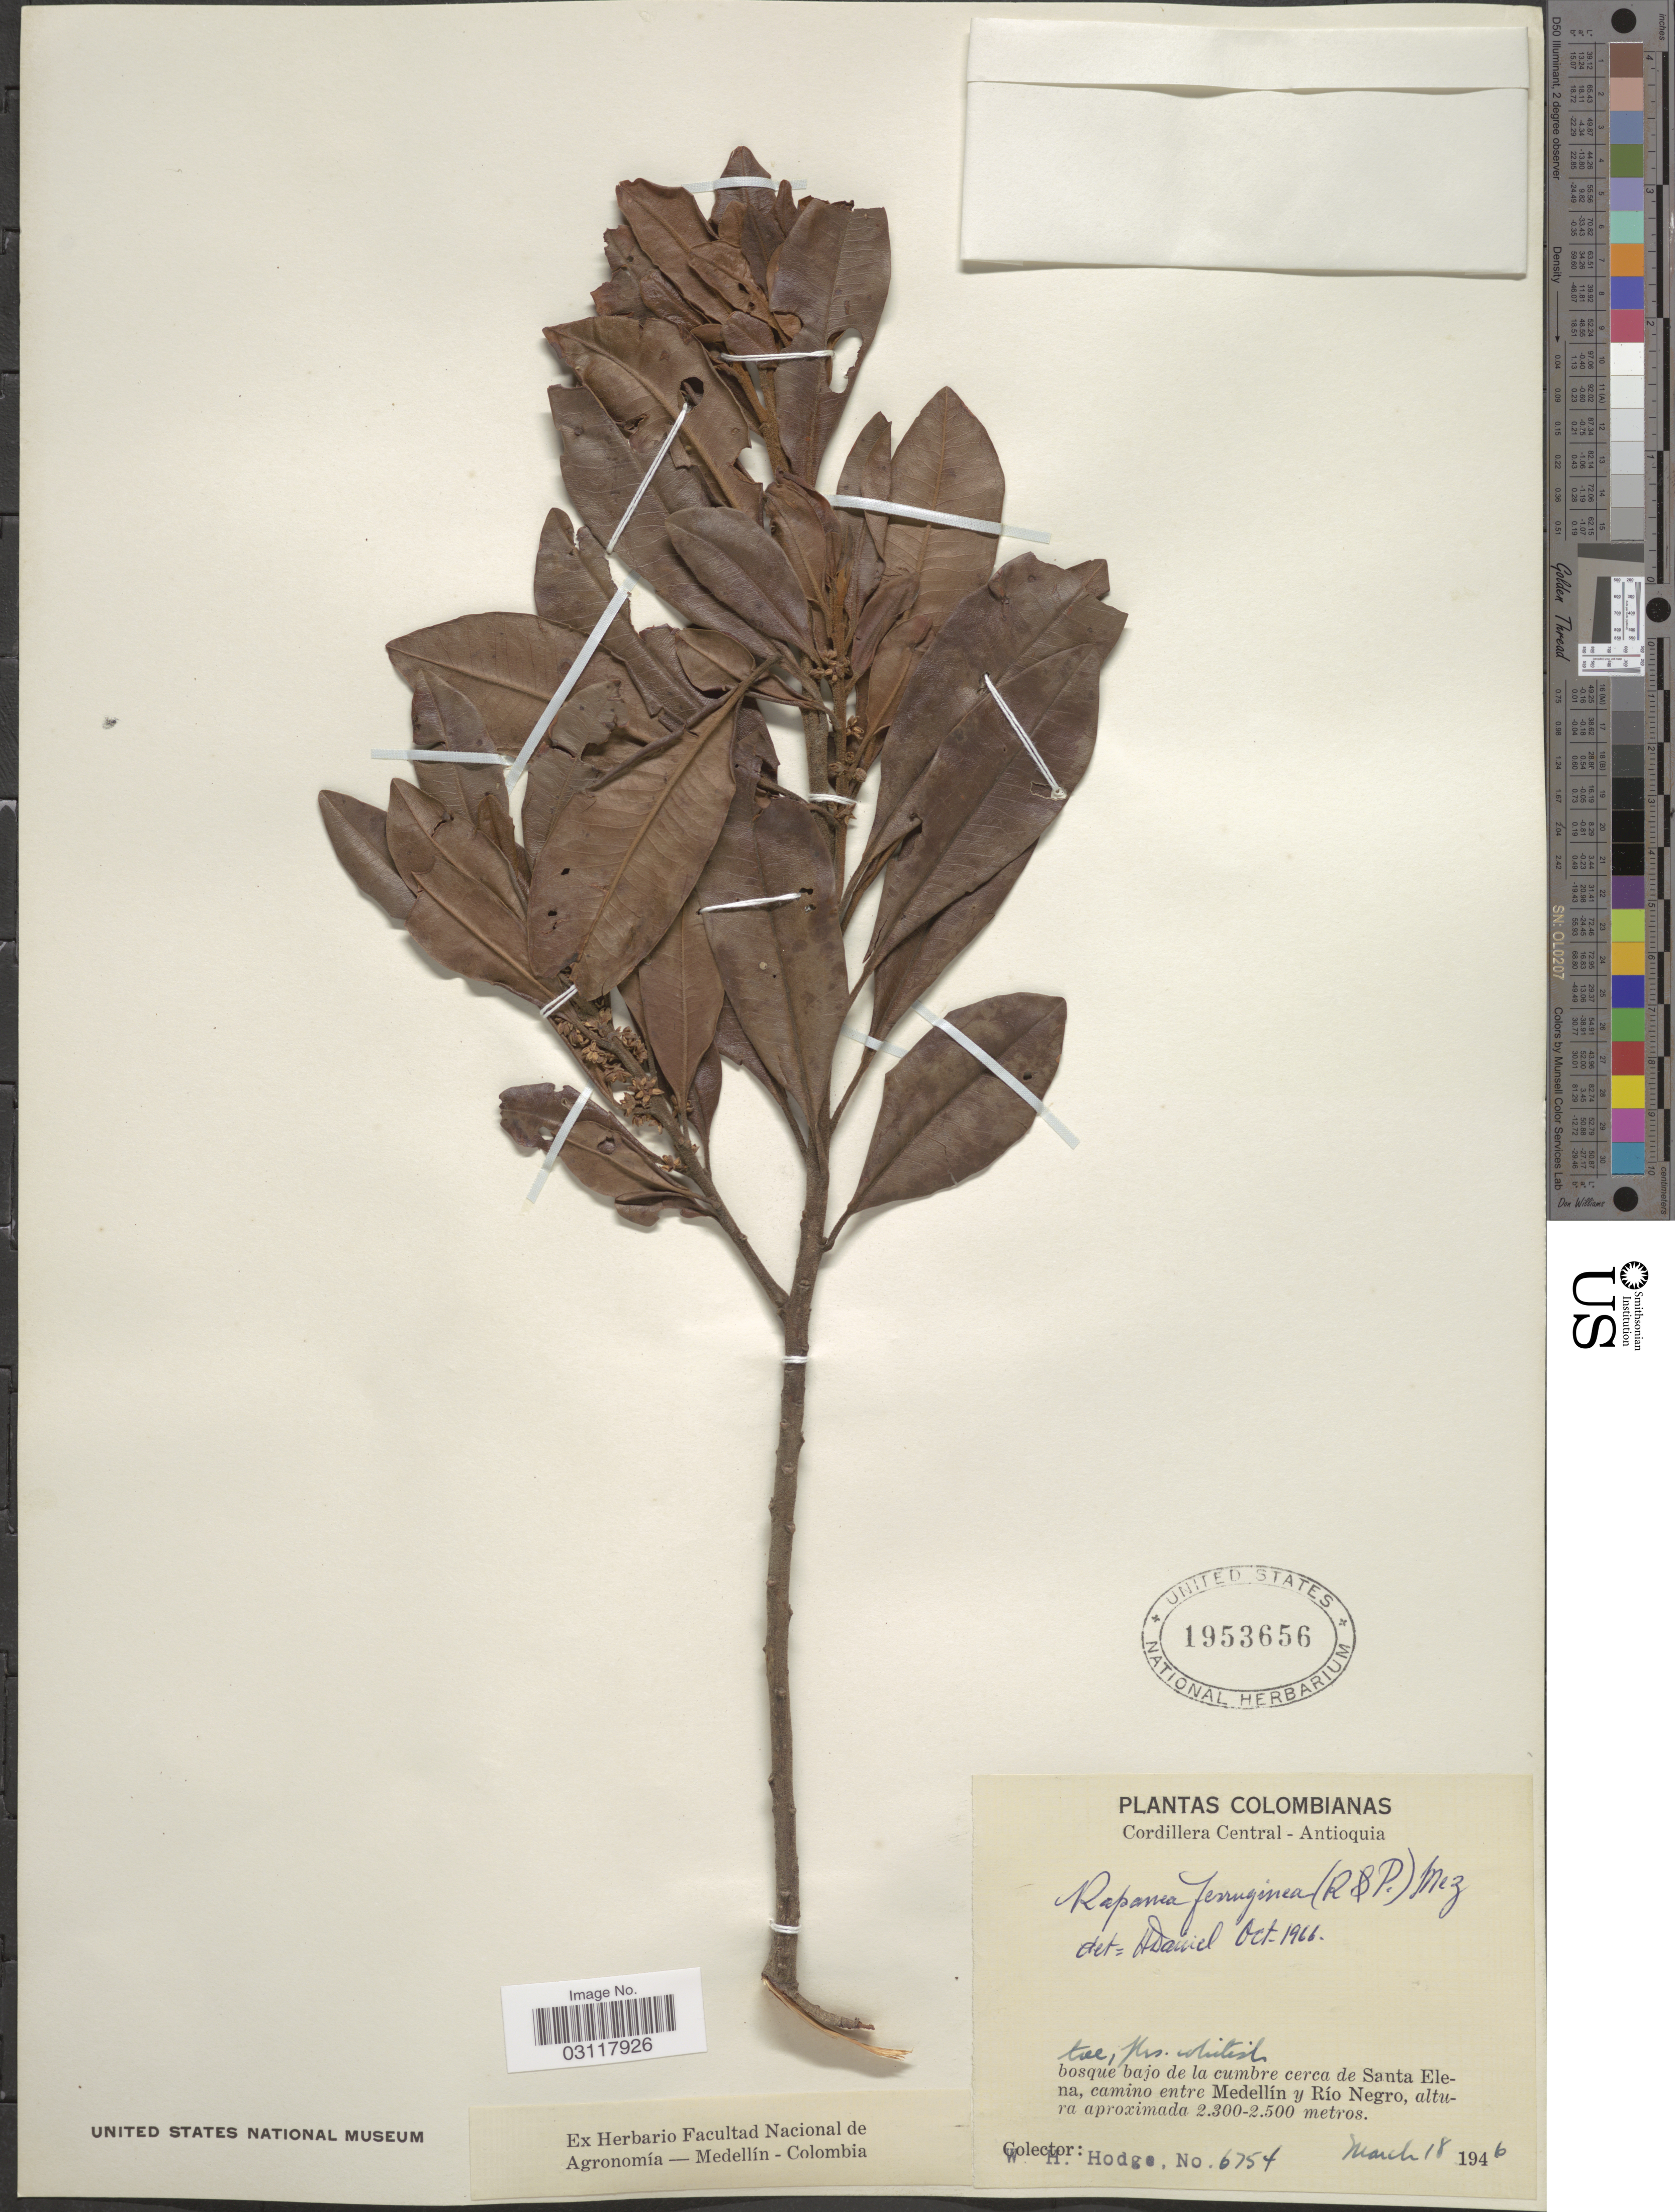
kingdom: Plantae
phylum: Tracheophyta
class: Magnoliopsida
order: Ericales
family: Primulaceae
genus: Rapanea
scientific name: Rapanea ferruginea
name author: (Ruiz & Pav.) Mez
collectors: W. Hodge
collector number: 6454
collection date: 1946-03-18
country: Colombia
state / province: Antioquia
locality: Cordillera Central. Cerca de Santa Elena, camino entre Medellín y Río Negro.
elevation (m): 2300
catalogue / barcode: US 1953656